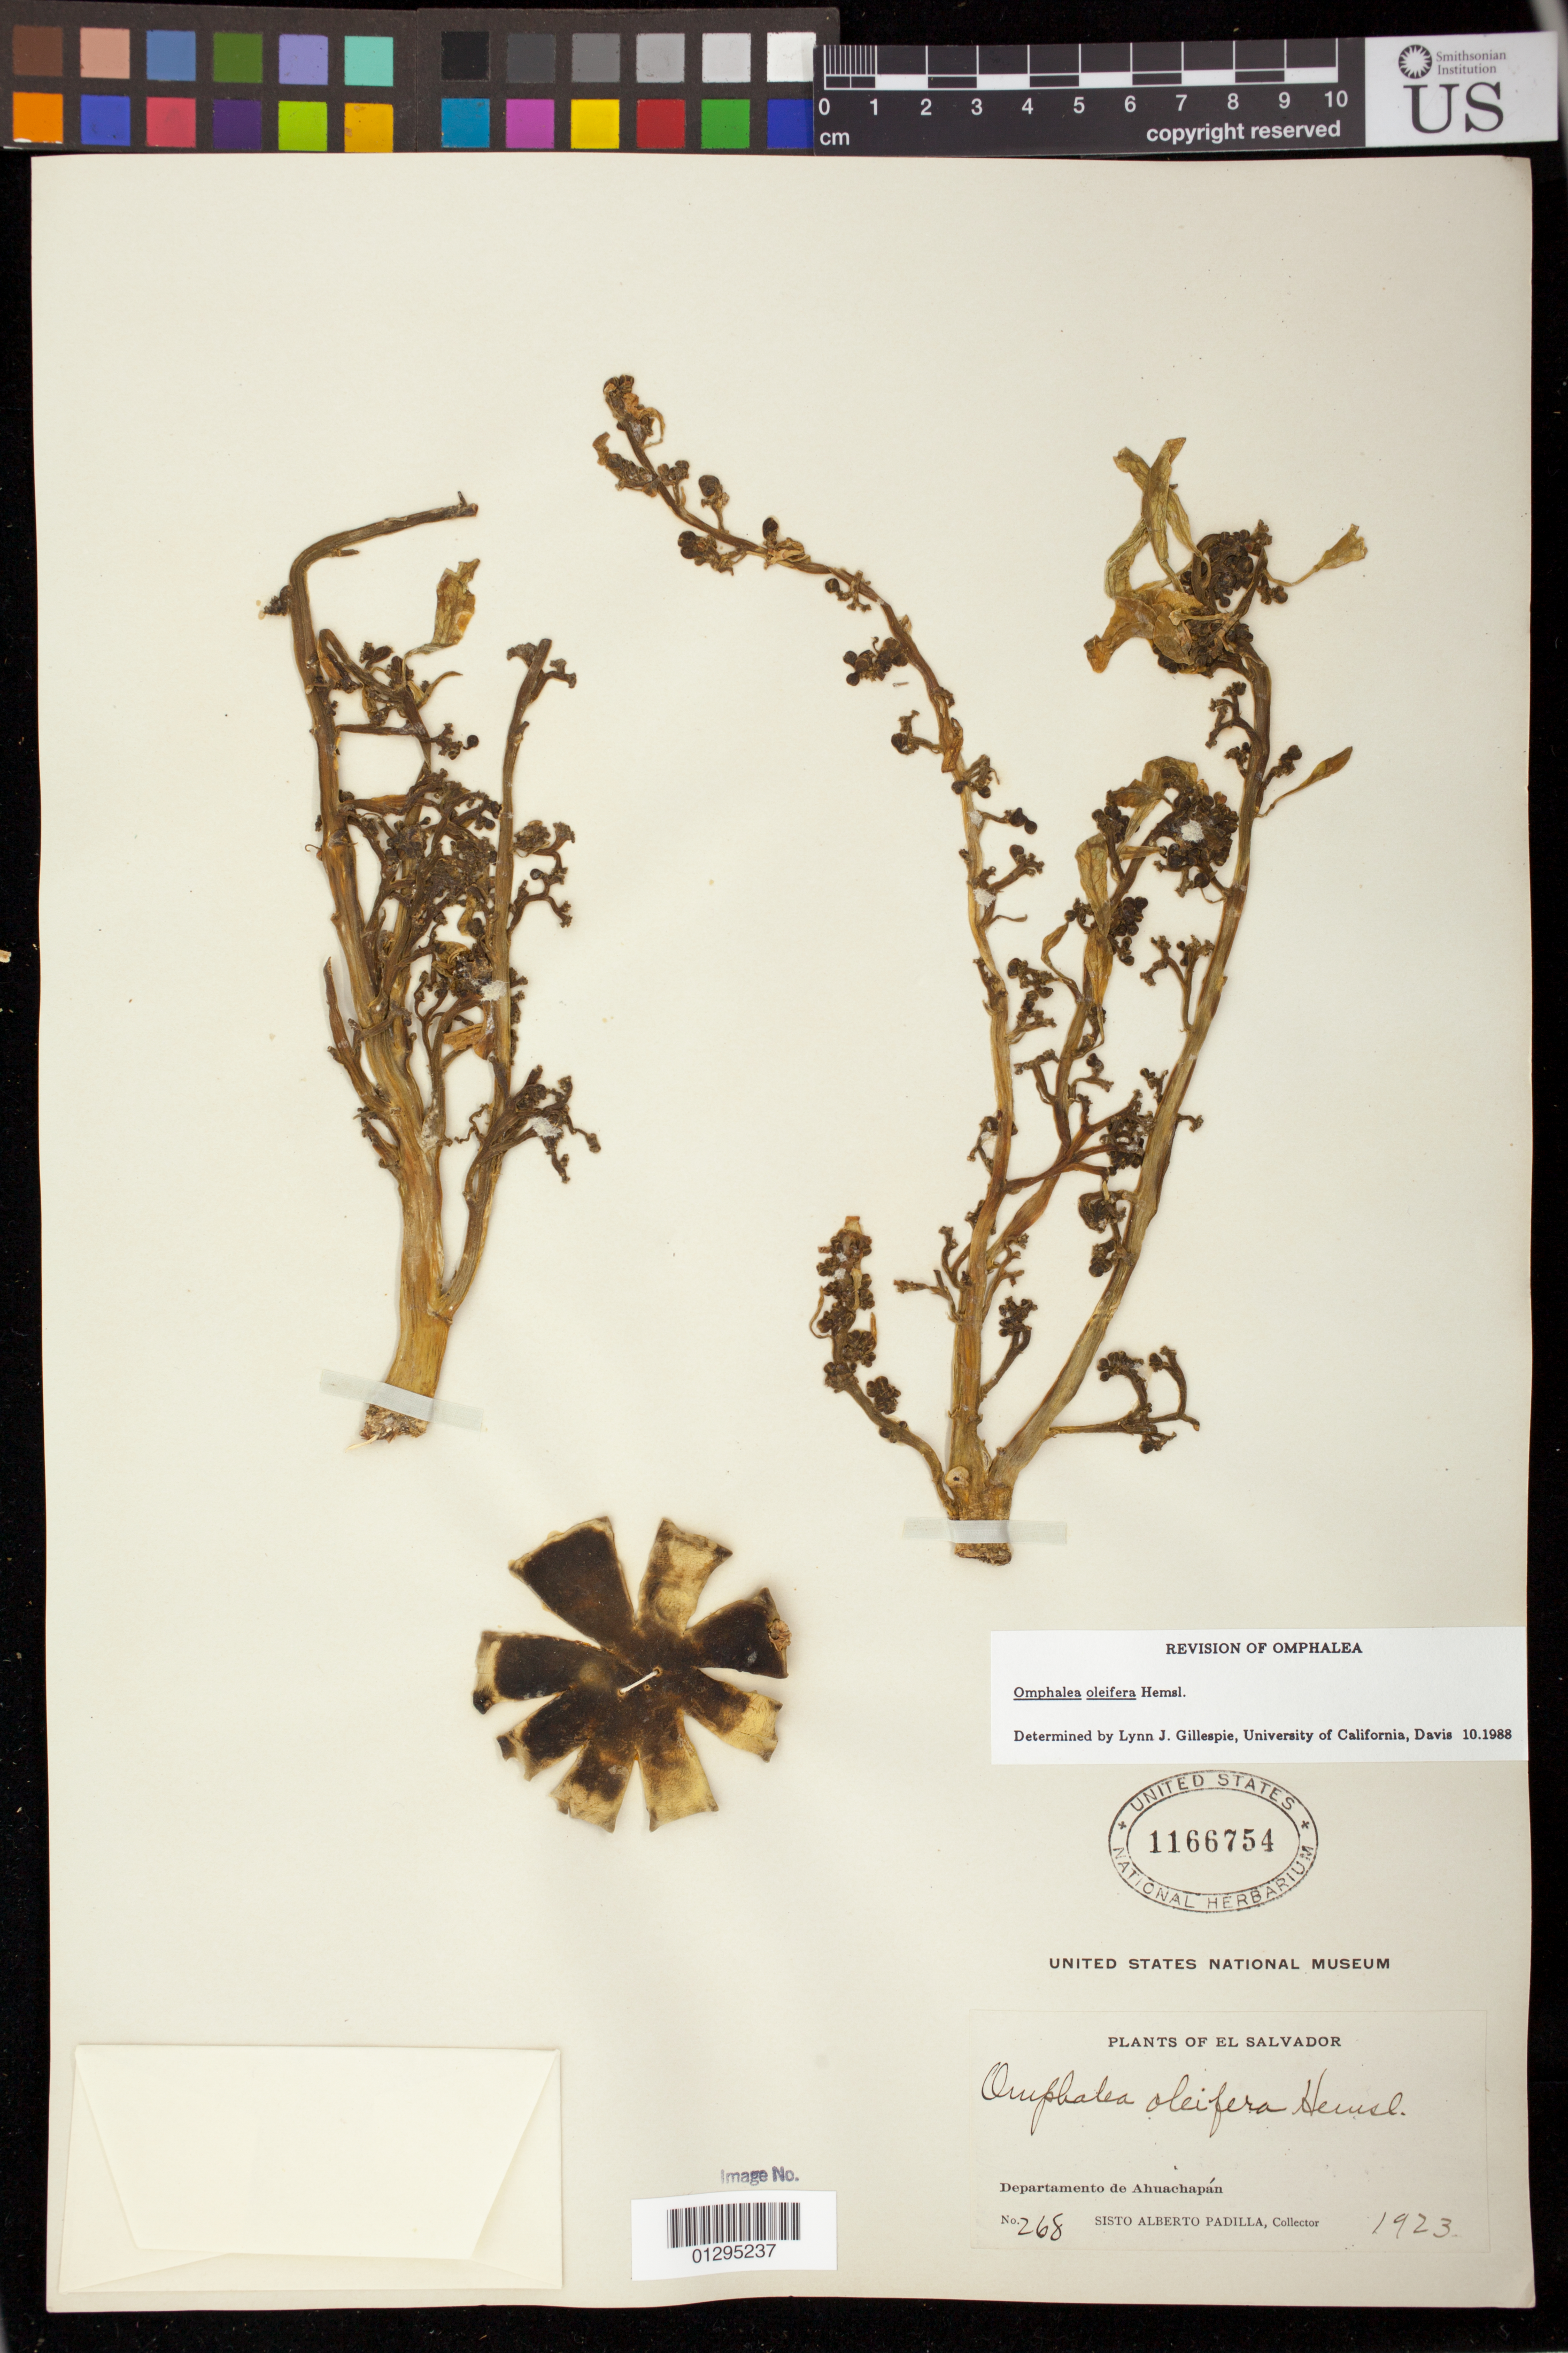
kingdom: Plantae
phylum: Tracheophyta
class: Magnoliopsida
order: Malpighiales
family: Euphorbiaceae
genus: Omphalea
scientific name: Omphalea oleifera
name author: Hemsl.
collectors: S. A. Padilla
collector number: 268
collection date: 1923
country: El Salvador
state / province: Ahuachapan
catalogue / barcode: US 1166754